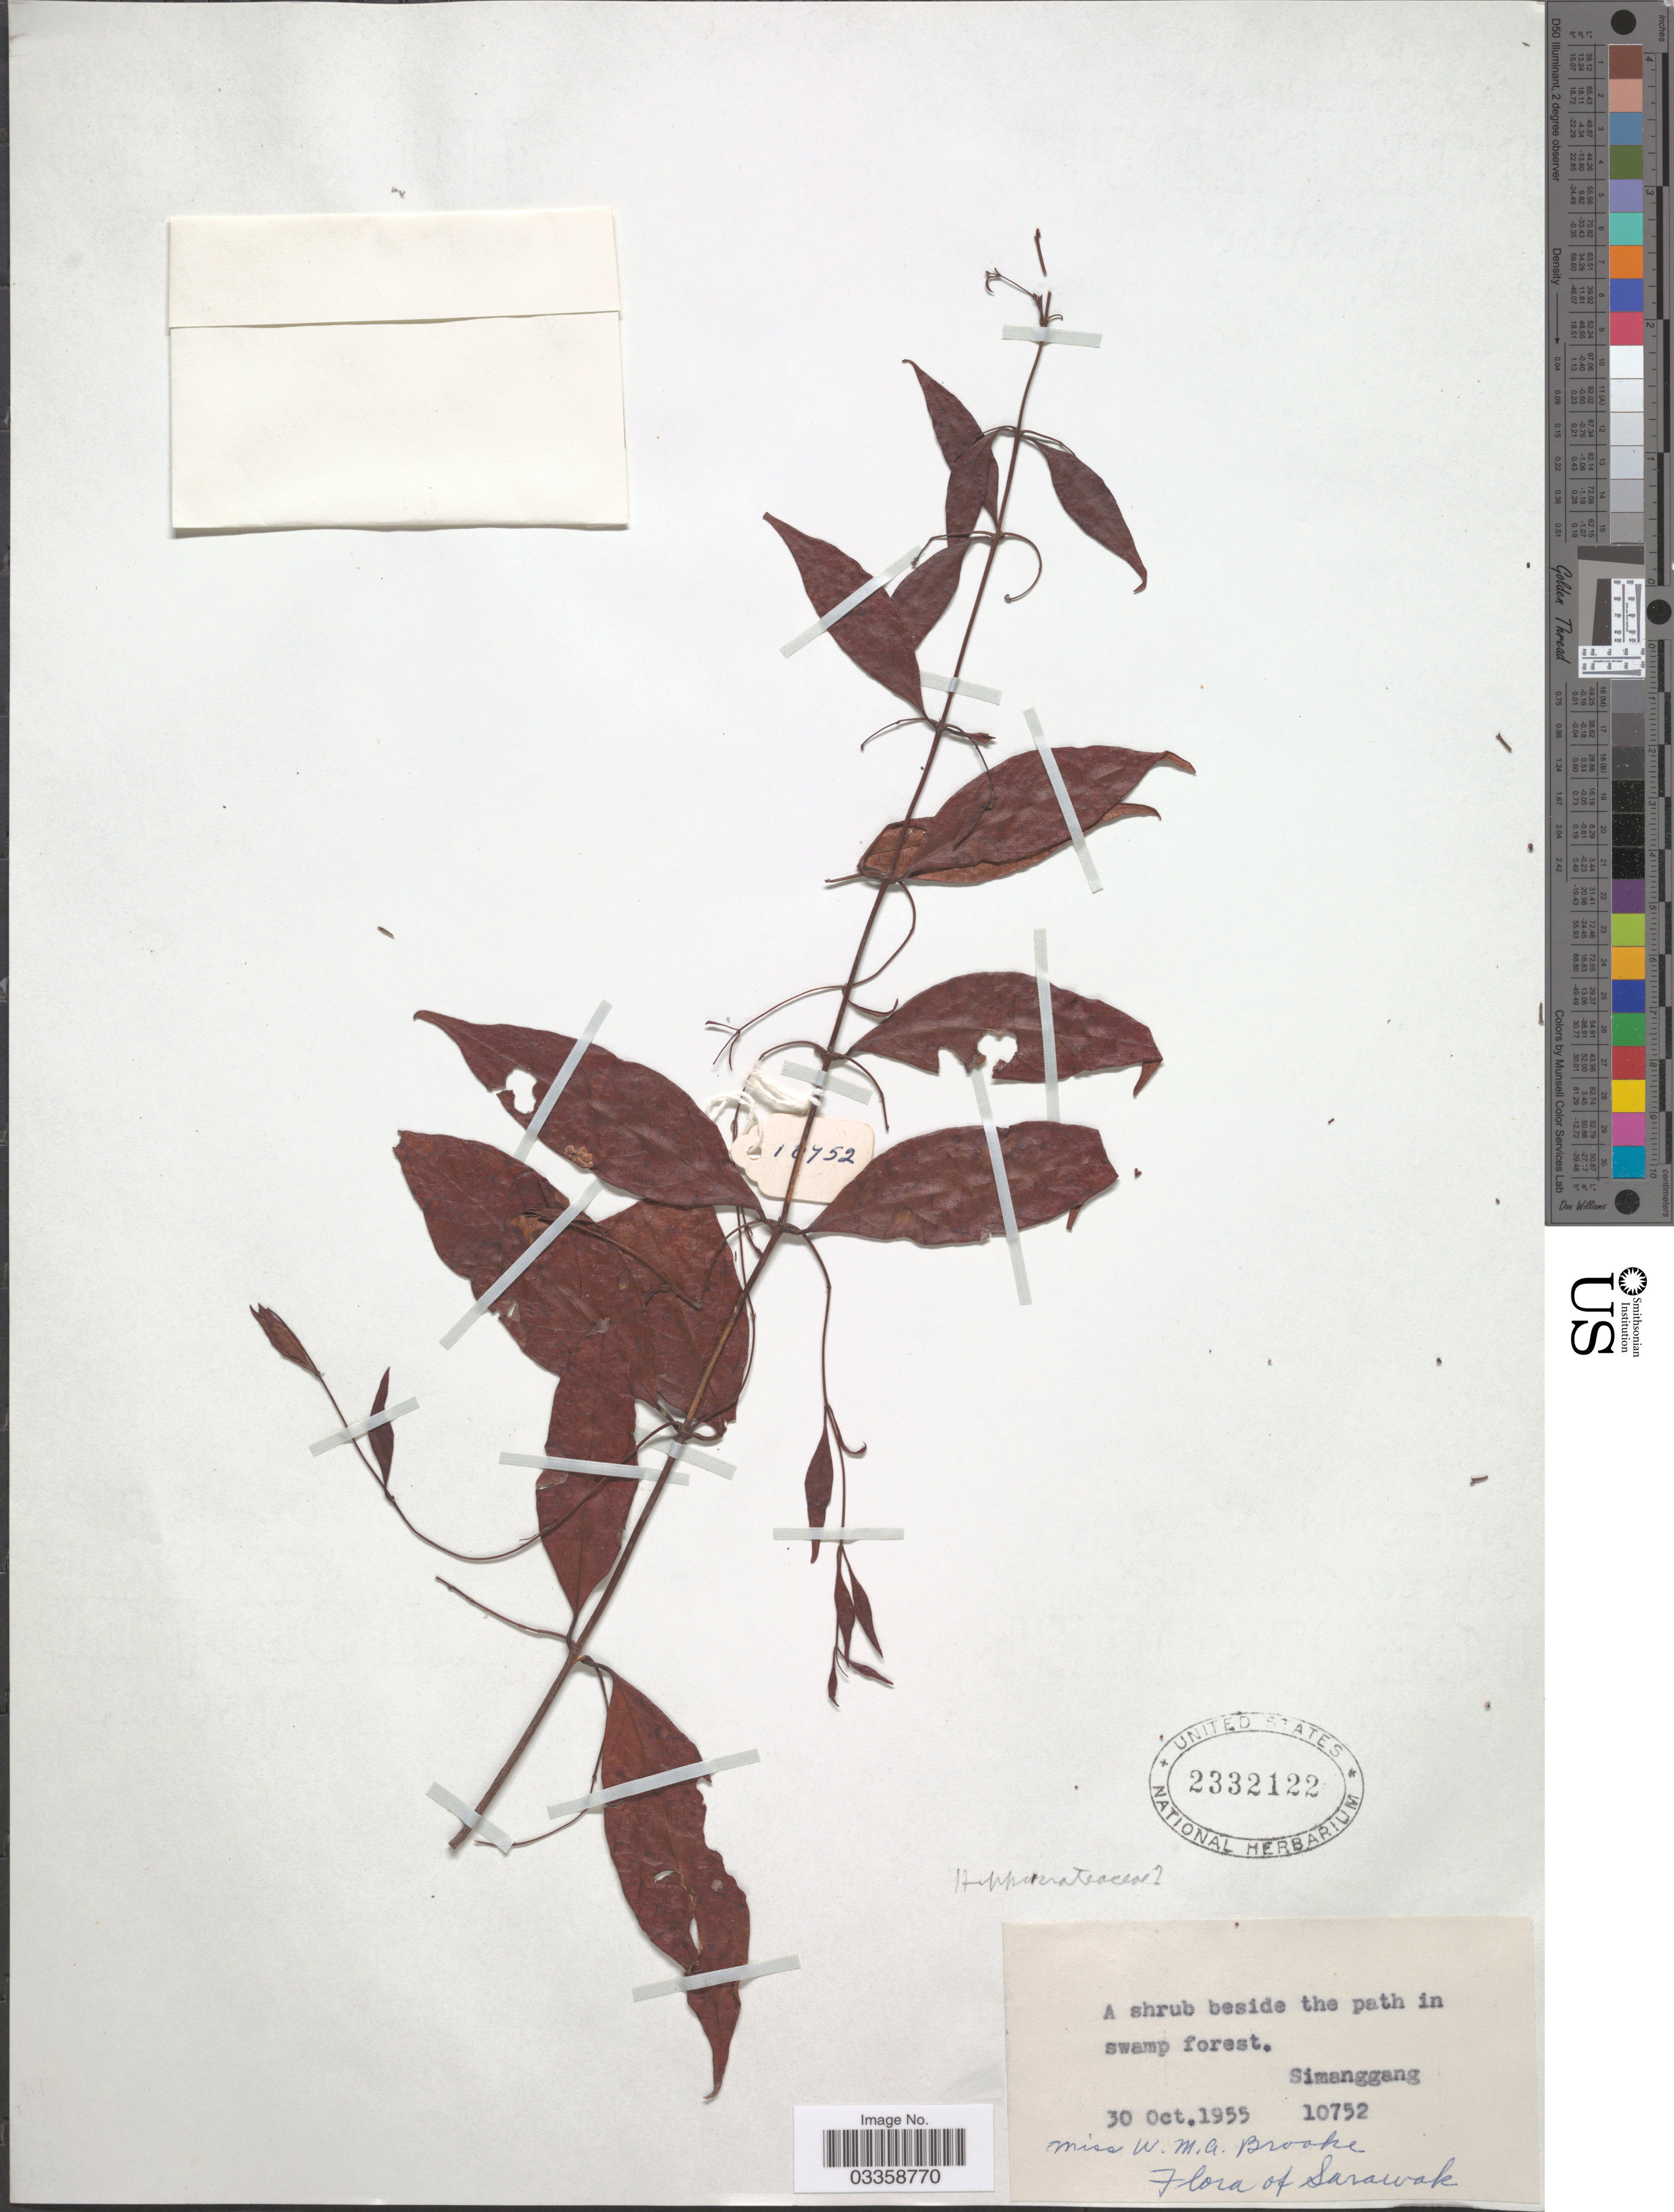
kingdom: Plantae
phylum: Tracheophyta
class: Magnoliopsida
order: Celastrales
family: Celastraceae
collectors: W. Brooke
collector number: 10752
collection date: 1955-10-30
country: Malaysia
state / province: Sarawak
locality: Simanggang.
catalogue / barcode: US 2332122